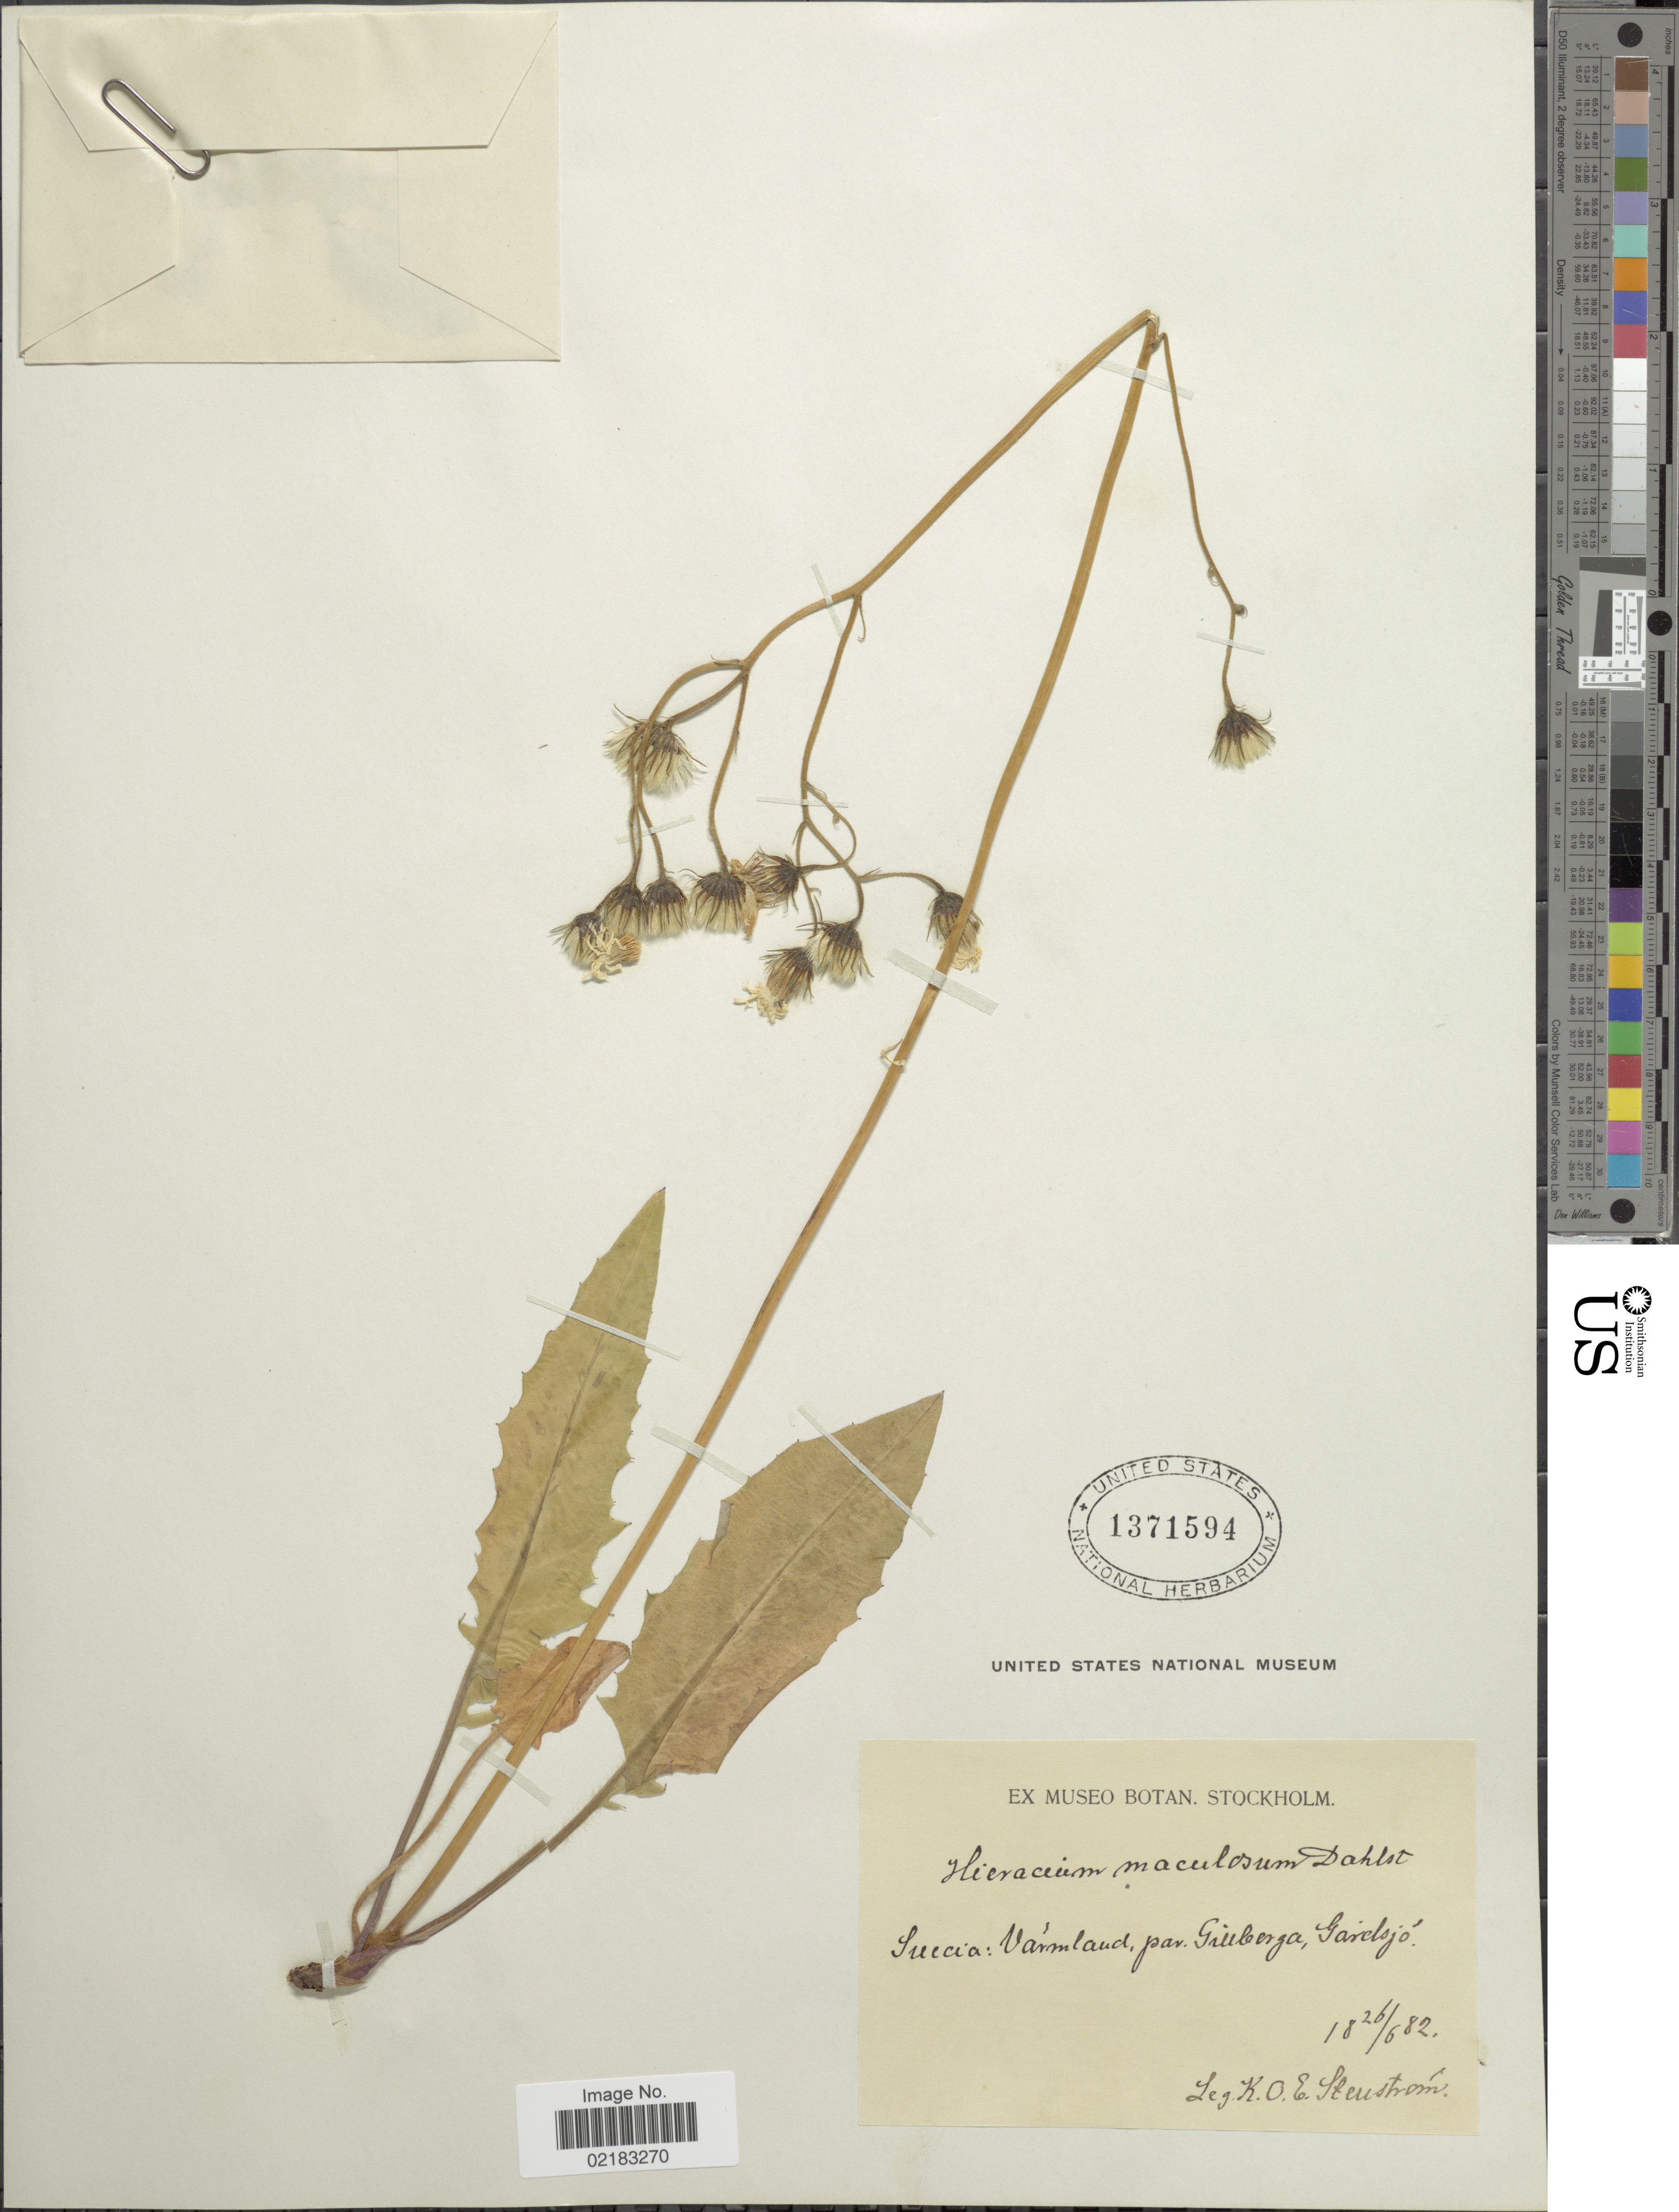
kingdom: Plantae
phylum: Tracheophyta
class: Magnoliopsida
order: Asterales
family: Asteraceae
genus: Hieracium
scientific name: Hieracium bifidum subsp. maculosum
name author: (Dahlst.) Zahn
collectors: K. O. E. Stenström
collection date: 1882-06-26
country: Sweden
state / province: Varmland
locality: Suecia: Varmland, par.Gillberga, Gårdsjö.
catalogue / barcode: US 1371594